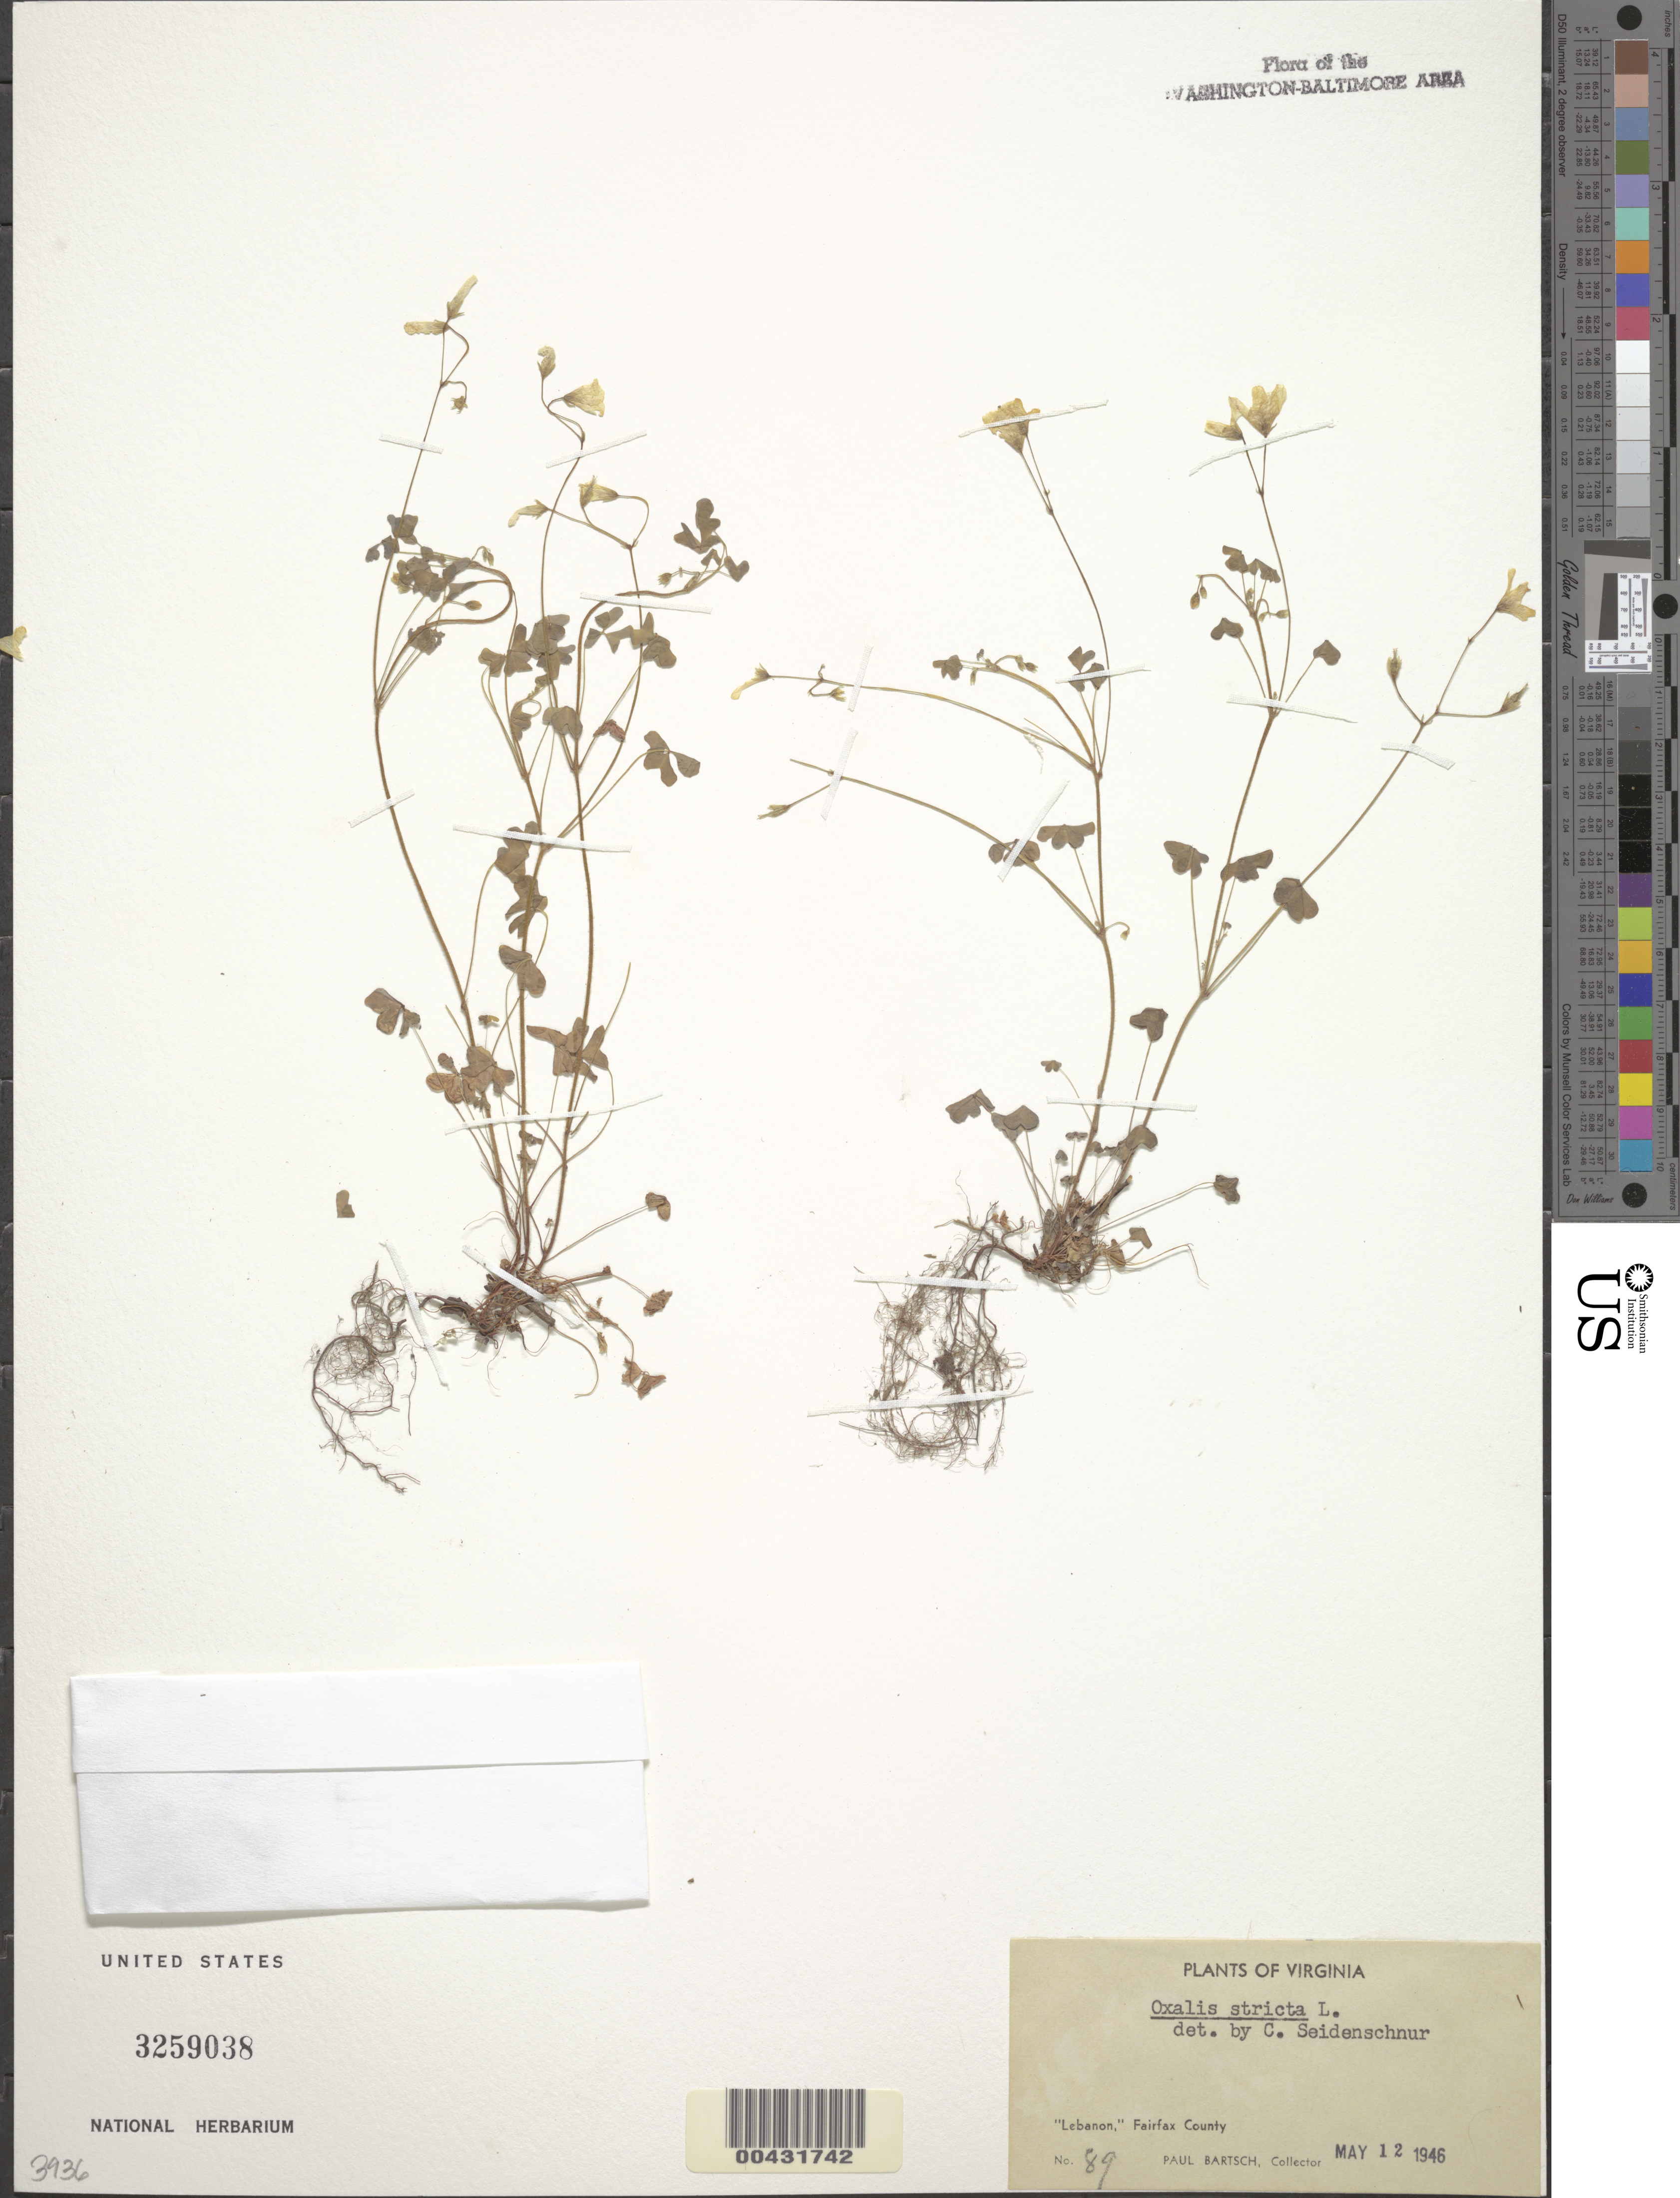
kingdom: Plantae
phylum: Tracheophyta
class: Magnoliopsida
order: Oxalidales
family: Oxalidaceae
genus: Oxalis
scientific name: Oxalis stricta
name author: L.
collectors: P. Bartsch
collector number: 89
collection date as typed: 12 May 1946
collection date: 1946-05-12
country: United States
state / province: Virginia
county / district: Fairfax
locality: Lebanon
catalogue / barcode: US 3259038